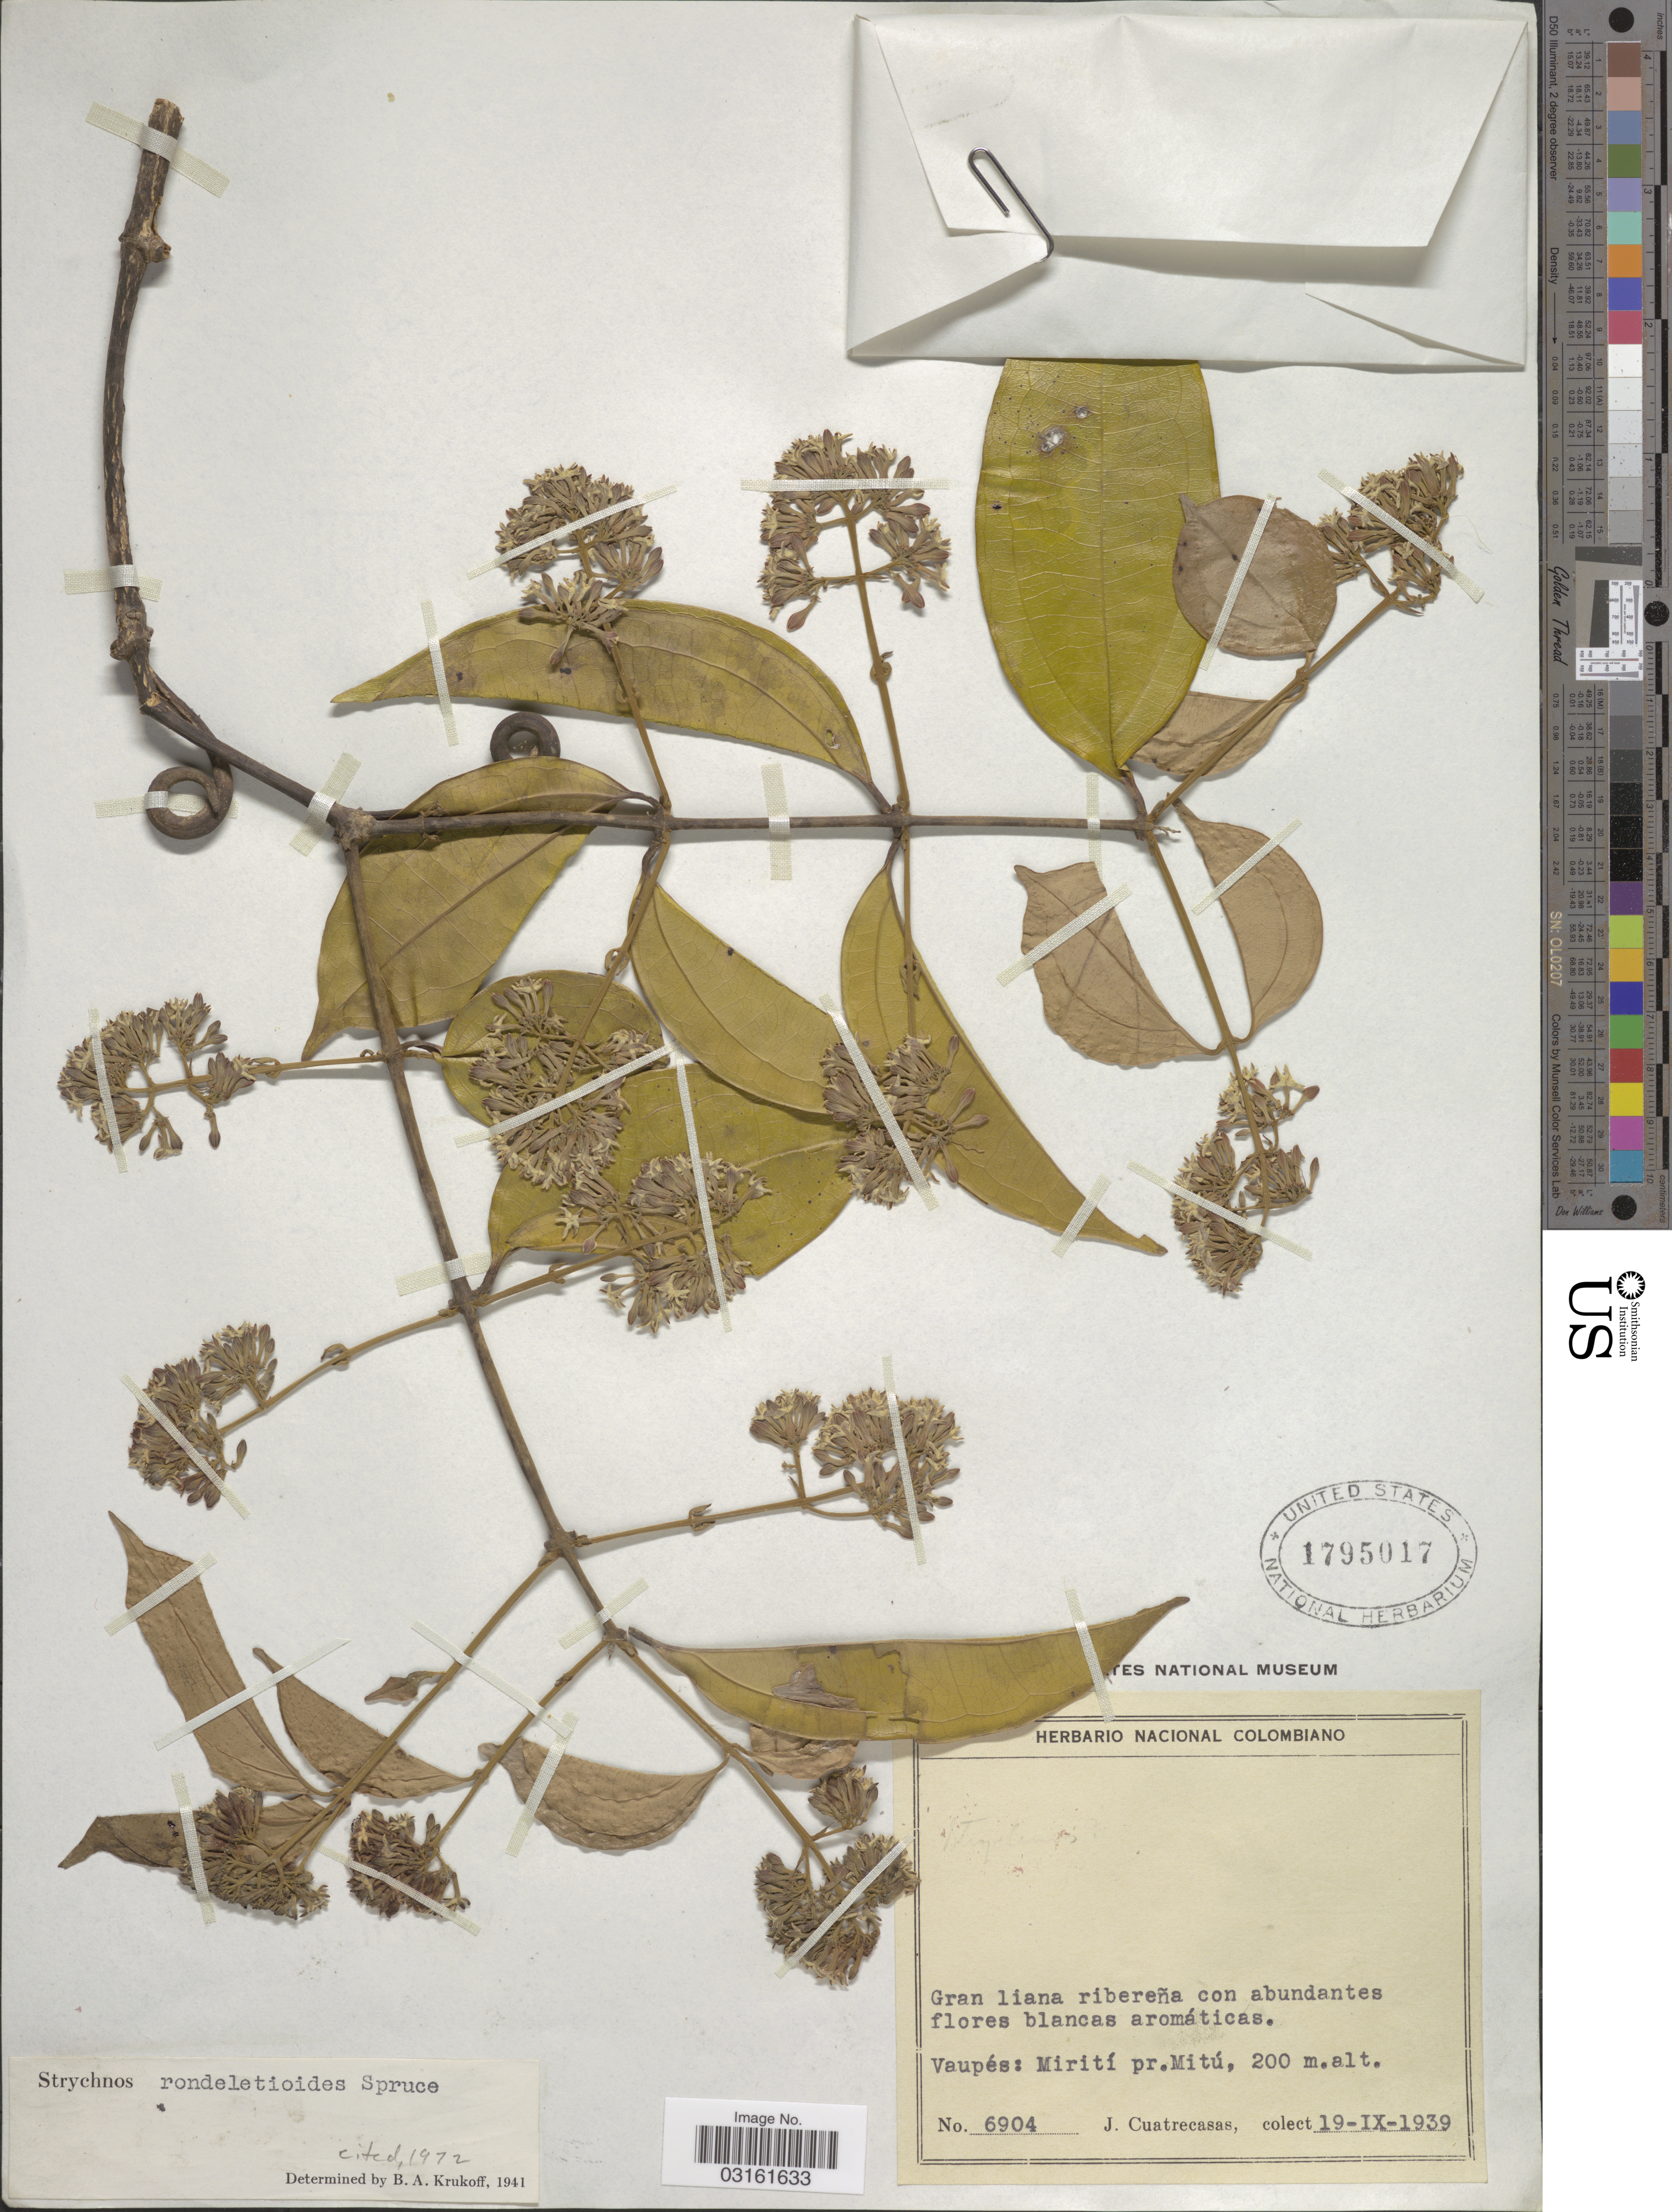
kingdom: Plantae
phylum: Tracheophyta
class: Magnoliopsida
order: Gentianales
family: Loganiaceae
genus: Strychnos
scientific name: Strychnos rondeletioides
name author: Spruce ex Benth.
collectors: J. Cuatrecasas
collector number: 6904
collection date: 1939-09-19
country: Colombia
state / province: Vaupés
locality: Mirití pr. Mitú.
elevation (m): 200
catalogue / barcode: US 1795017